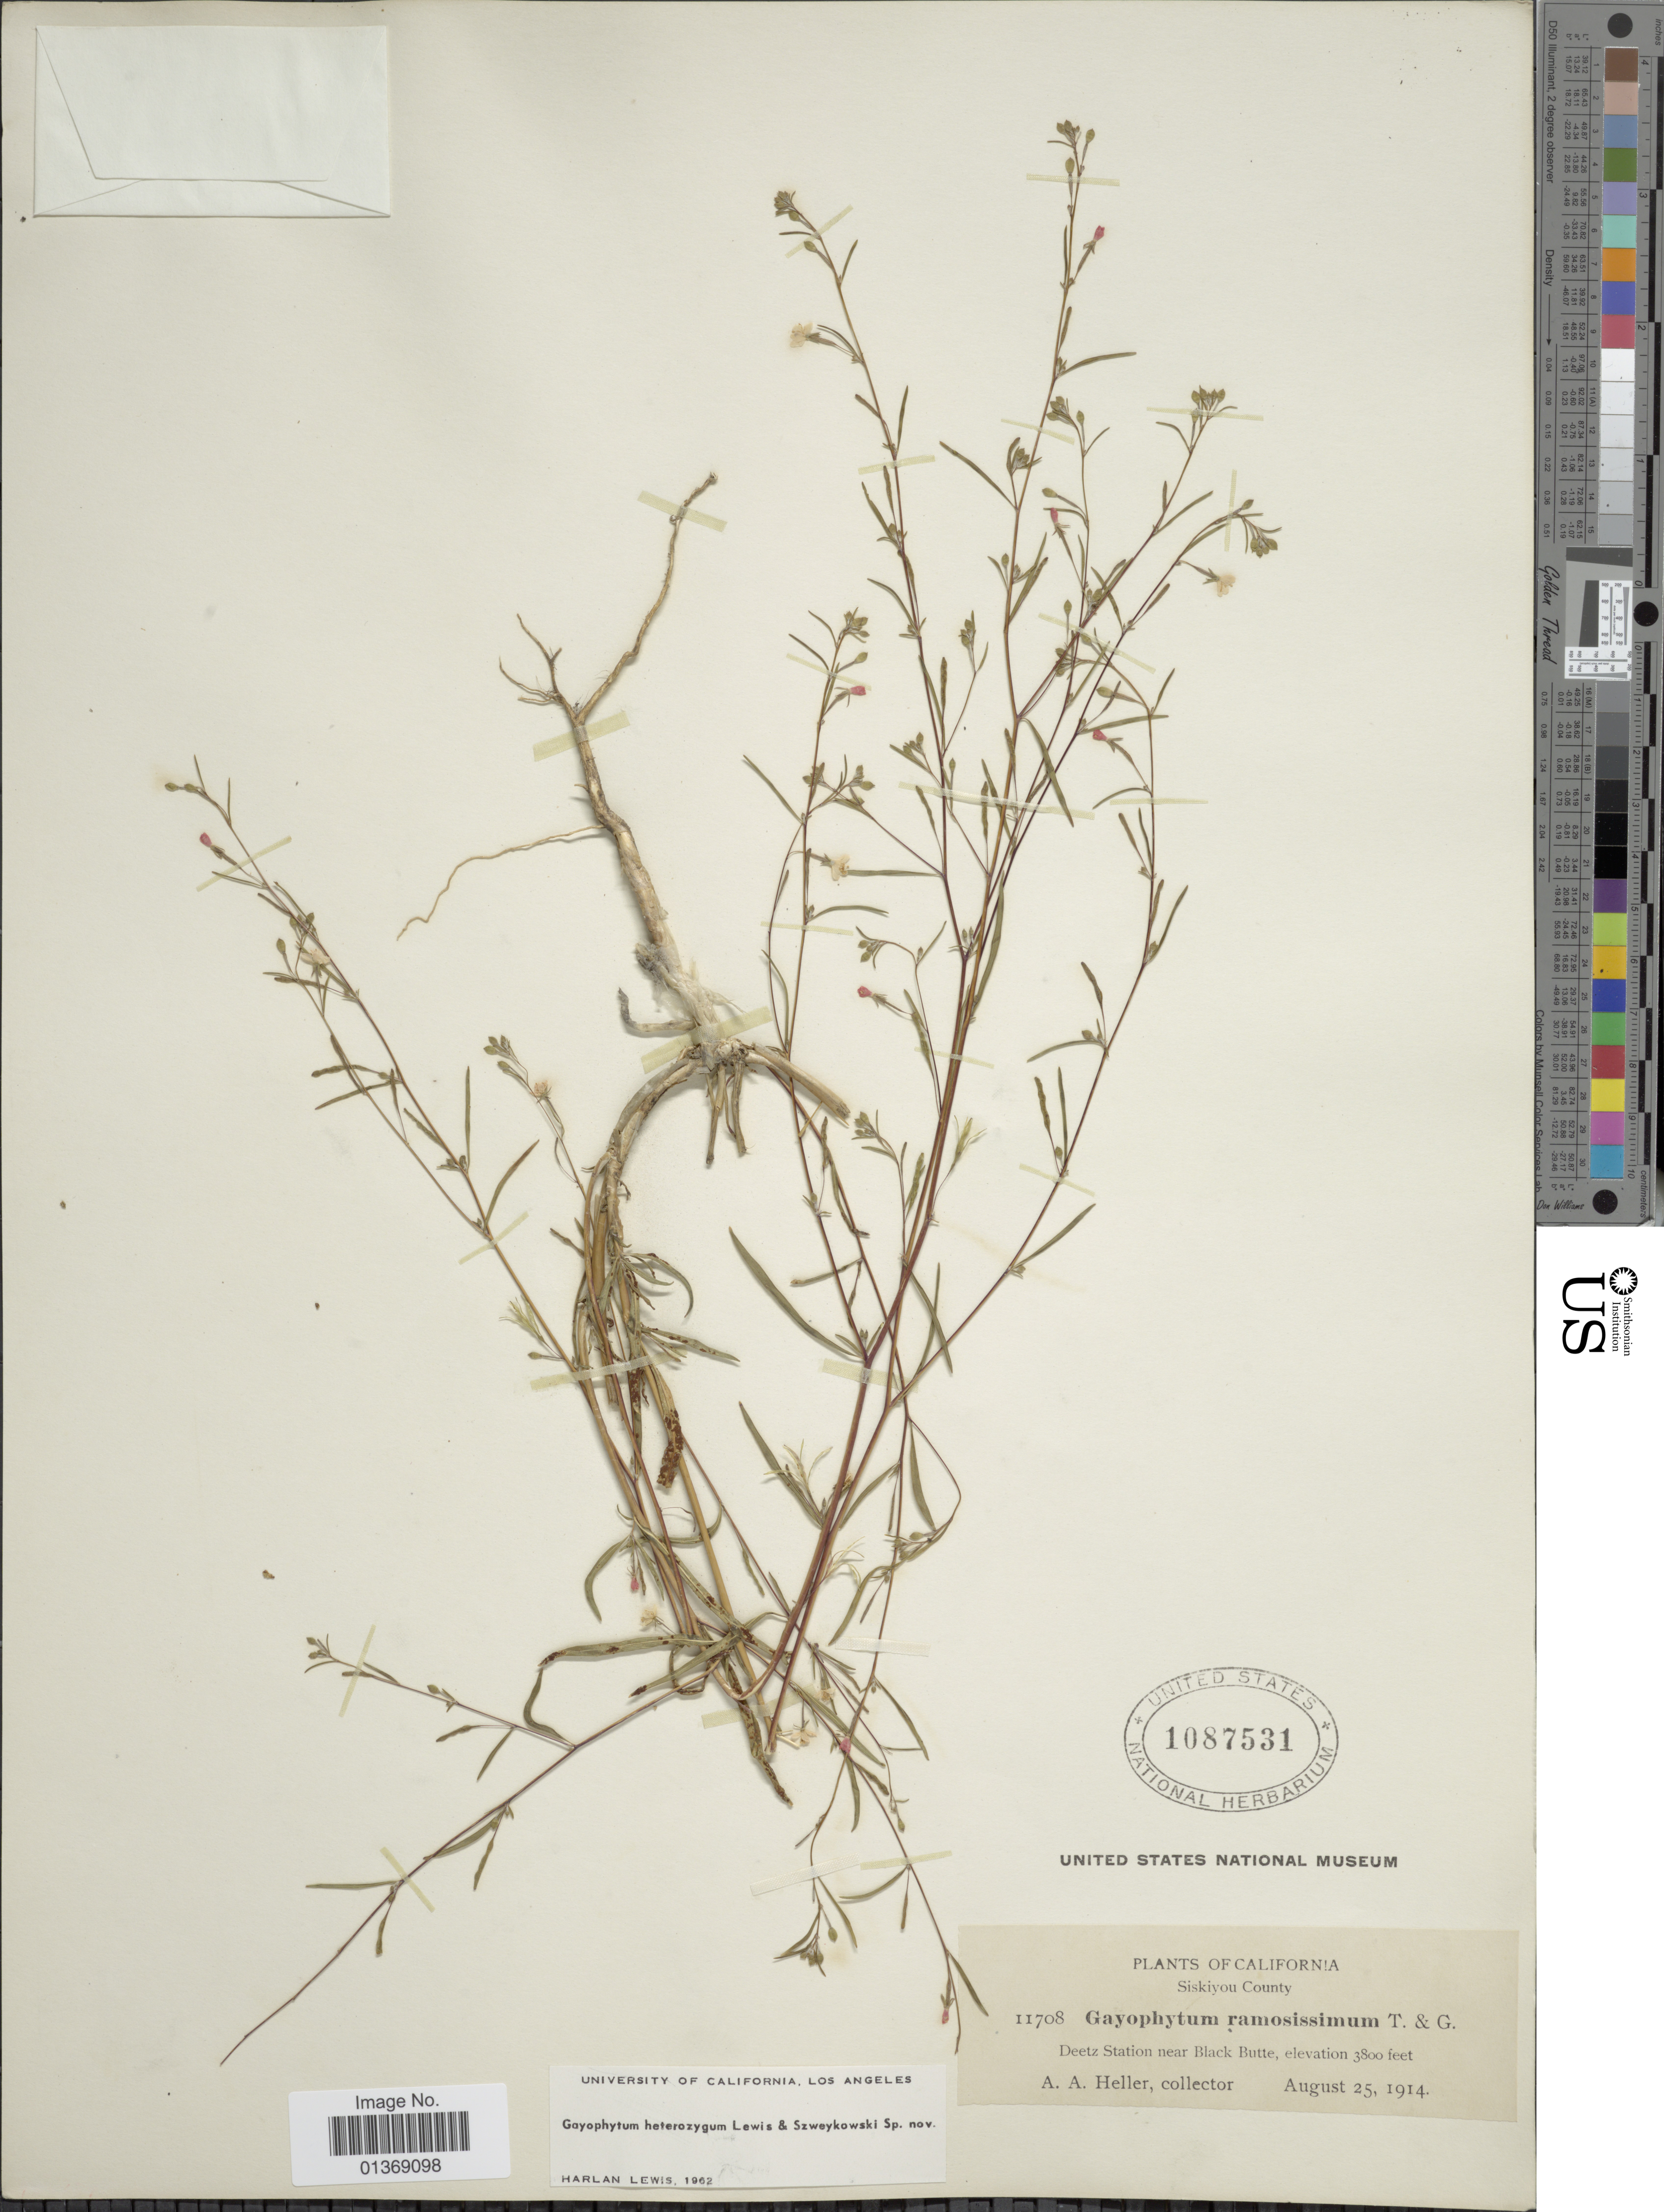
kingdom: Plantae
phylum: Tracheophyta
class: Magnoliopsida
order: Myrtales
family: Onagraceae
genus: Gayophytum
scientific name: Gayophytum heterozygum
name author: F. H. Lewis & Szweyk.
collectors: A. A. Heller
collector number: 11708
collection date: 1914-08-25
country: United States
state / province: California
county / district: Siskiyou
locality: Siskiyou County, Deetz Station near Black Butte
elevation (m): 1158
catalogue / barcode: US 1087531